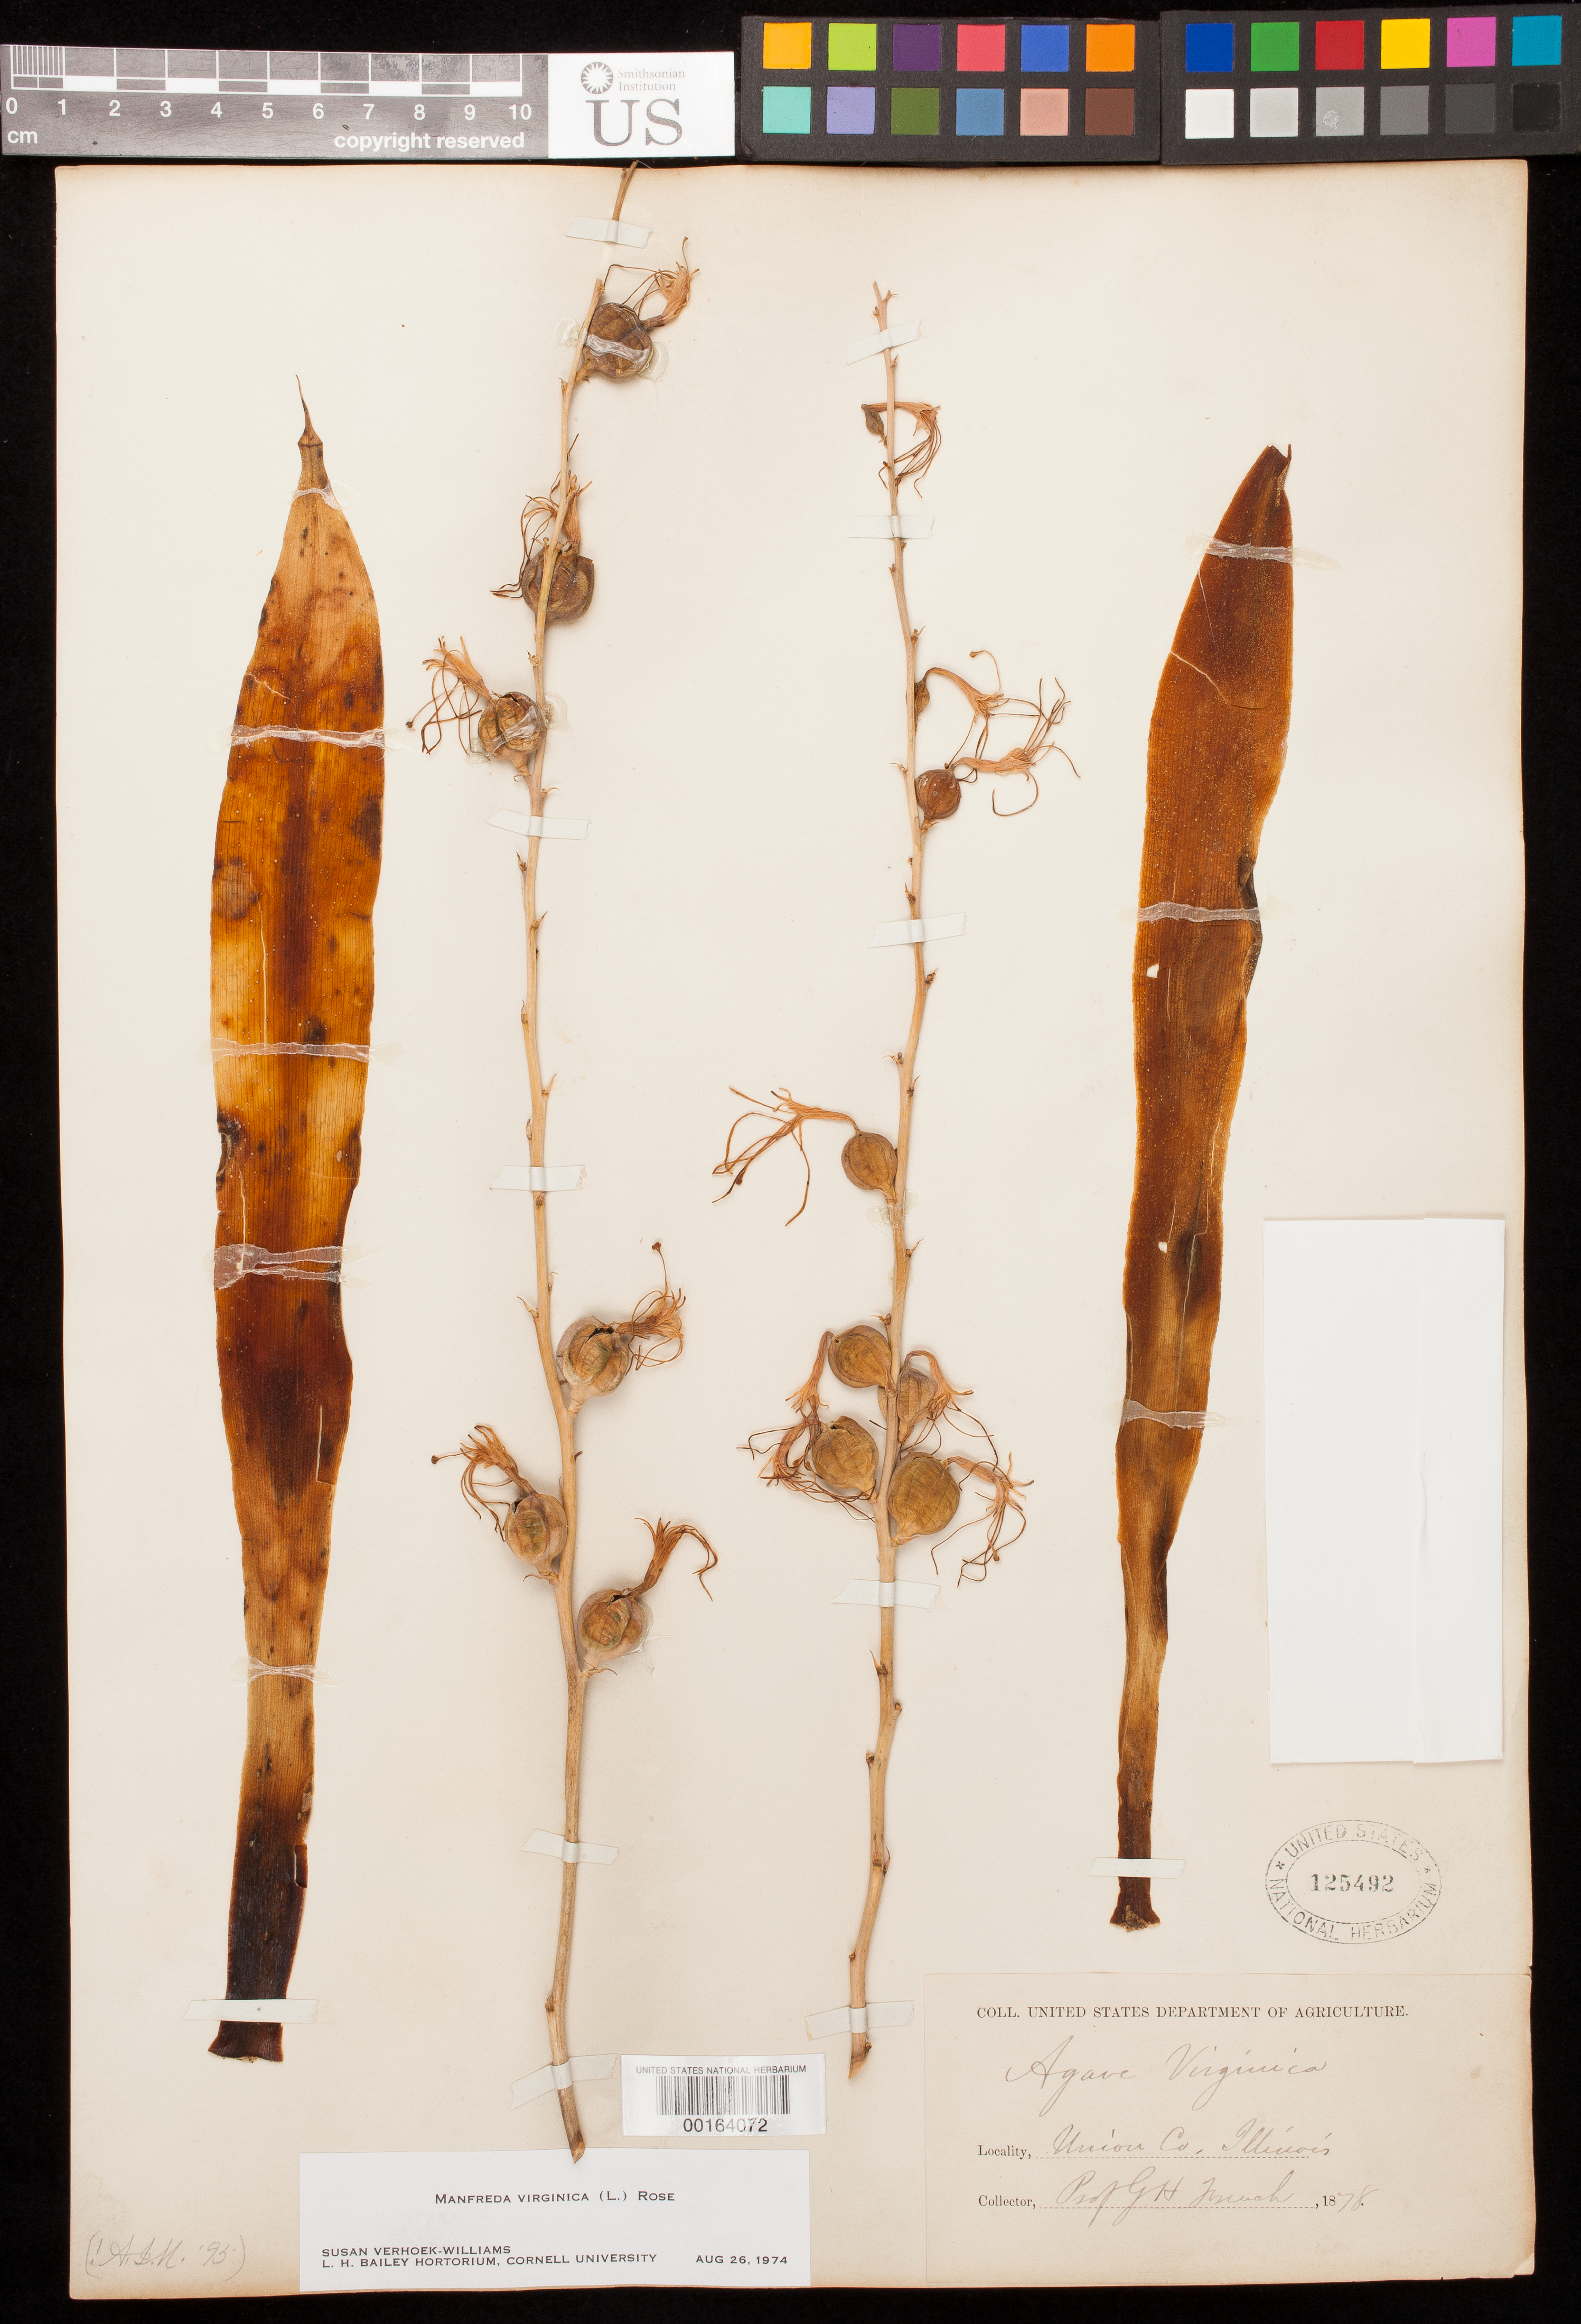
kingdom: Plantae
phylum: Tracheophyta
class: Liliopsida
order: Asparagales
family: Asparagaceae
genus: Manfreda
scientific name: Manfreda virginica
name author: (L.) Salisb. ex Rose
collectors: G. H. French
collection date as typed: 1878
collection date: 1878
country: United States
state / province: Illinois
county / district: Union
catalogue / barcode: US 125492